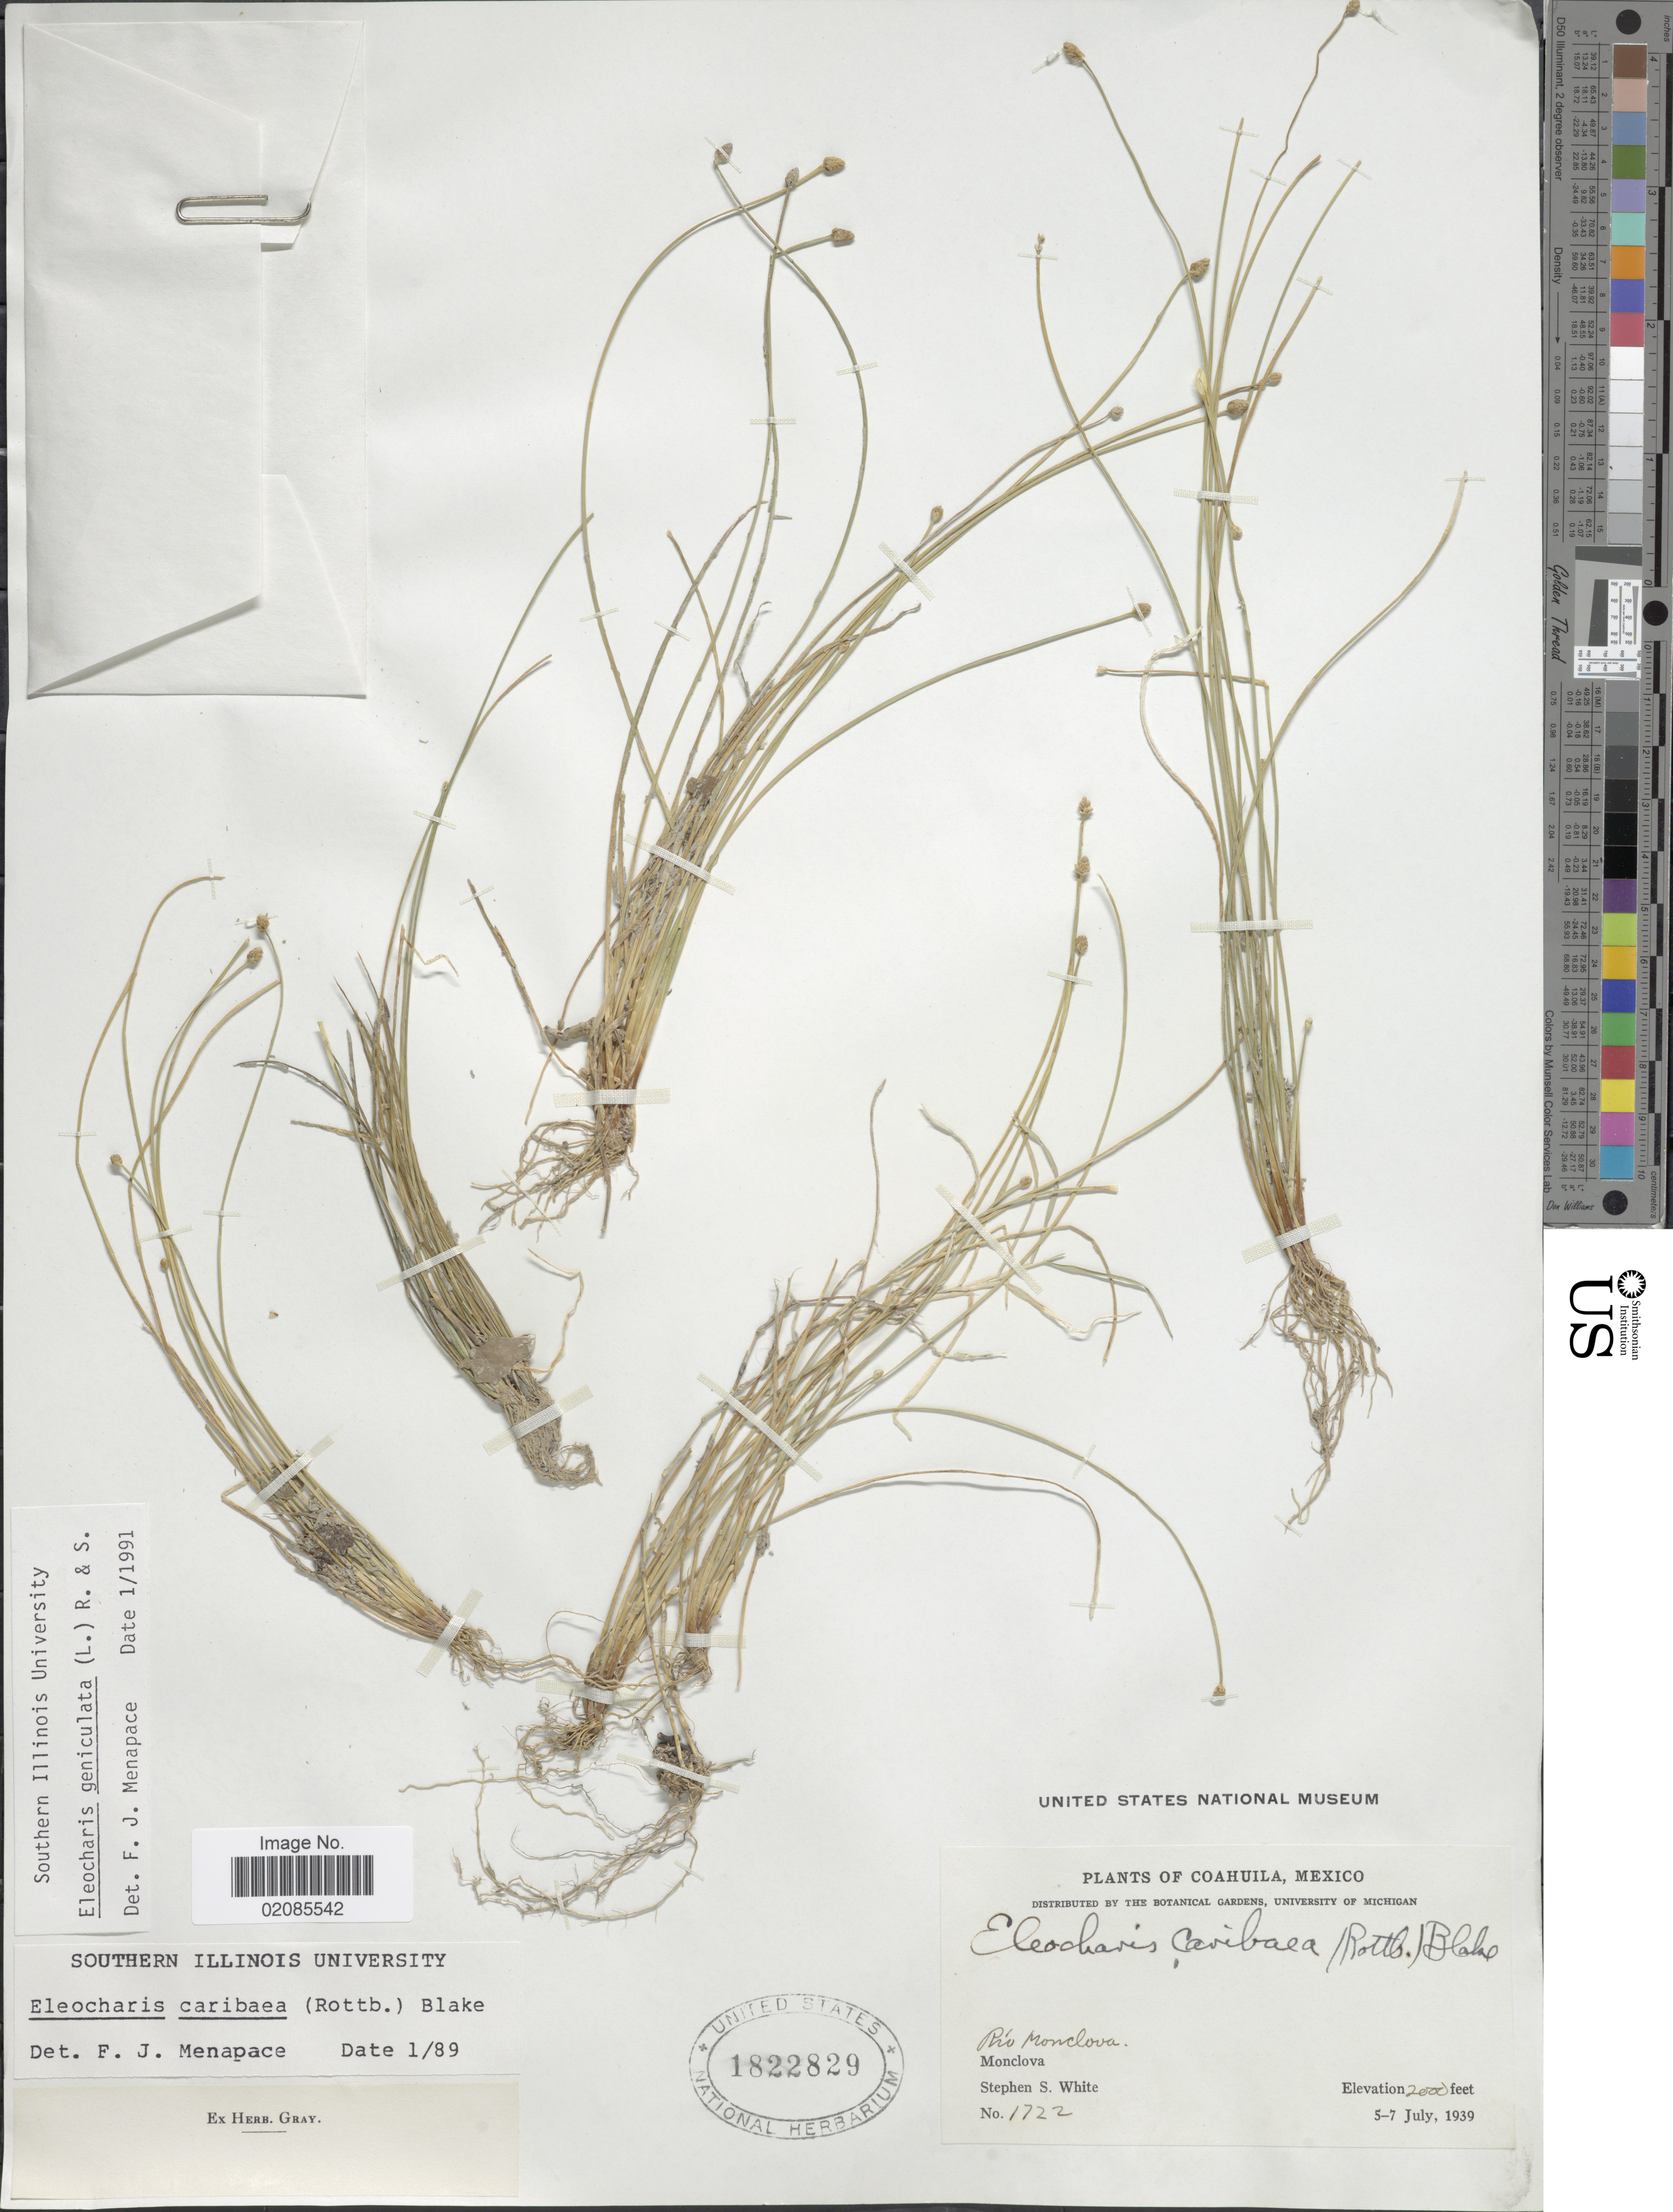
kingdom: Plantae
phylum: Tracheophyta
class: Liliopsida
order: Poales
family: Cyperaceae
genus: Eleocharis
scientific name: Eleocharis geniculata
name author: (L.) Roem. & Schult.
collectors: S. S. White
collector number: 1722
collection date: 1939-07-05/1939-07-07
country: Mexico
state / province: Coahuila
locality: Rio Monclova, Monclova.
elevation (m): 610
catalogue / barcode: US 1822829